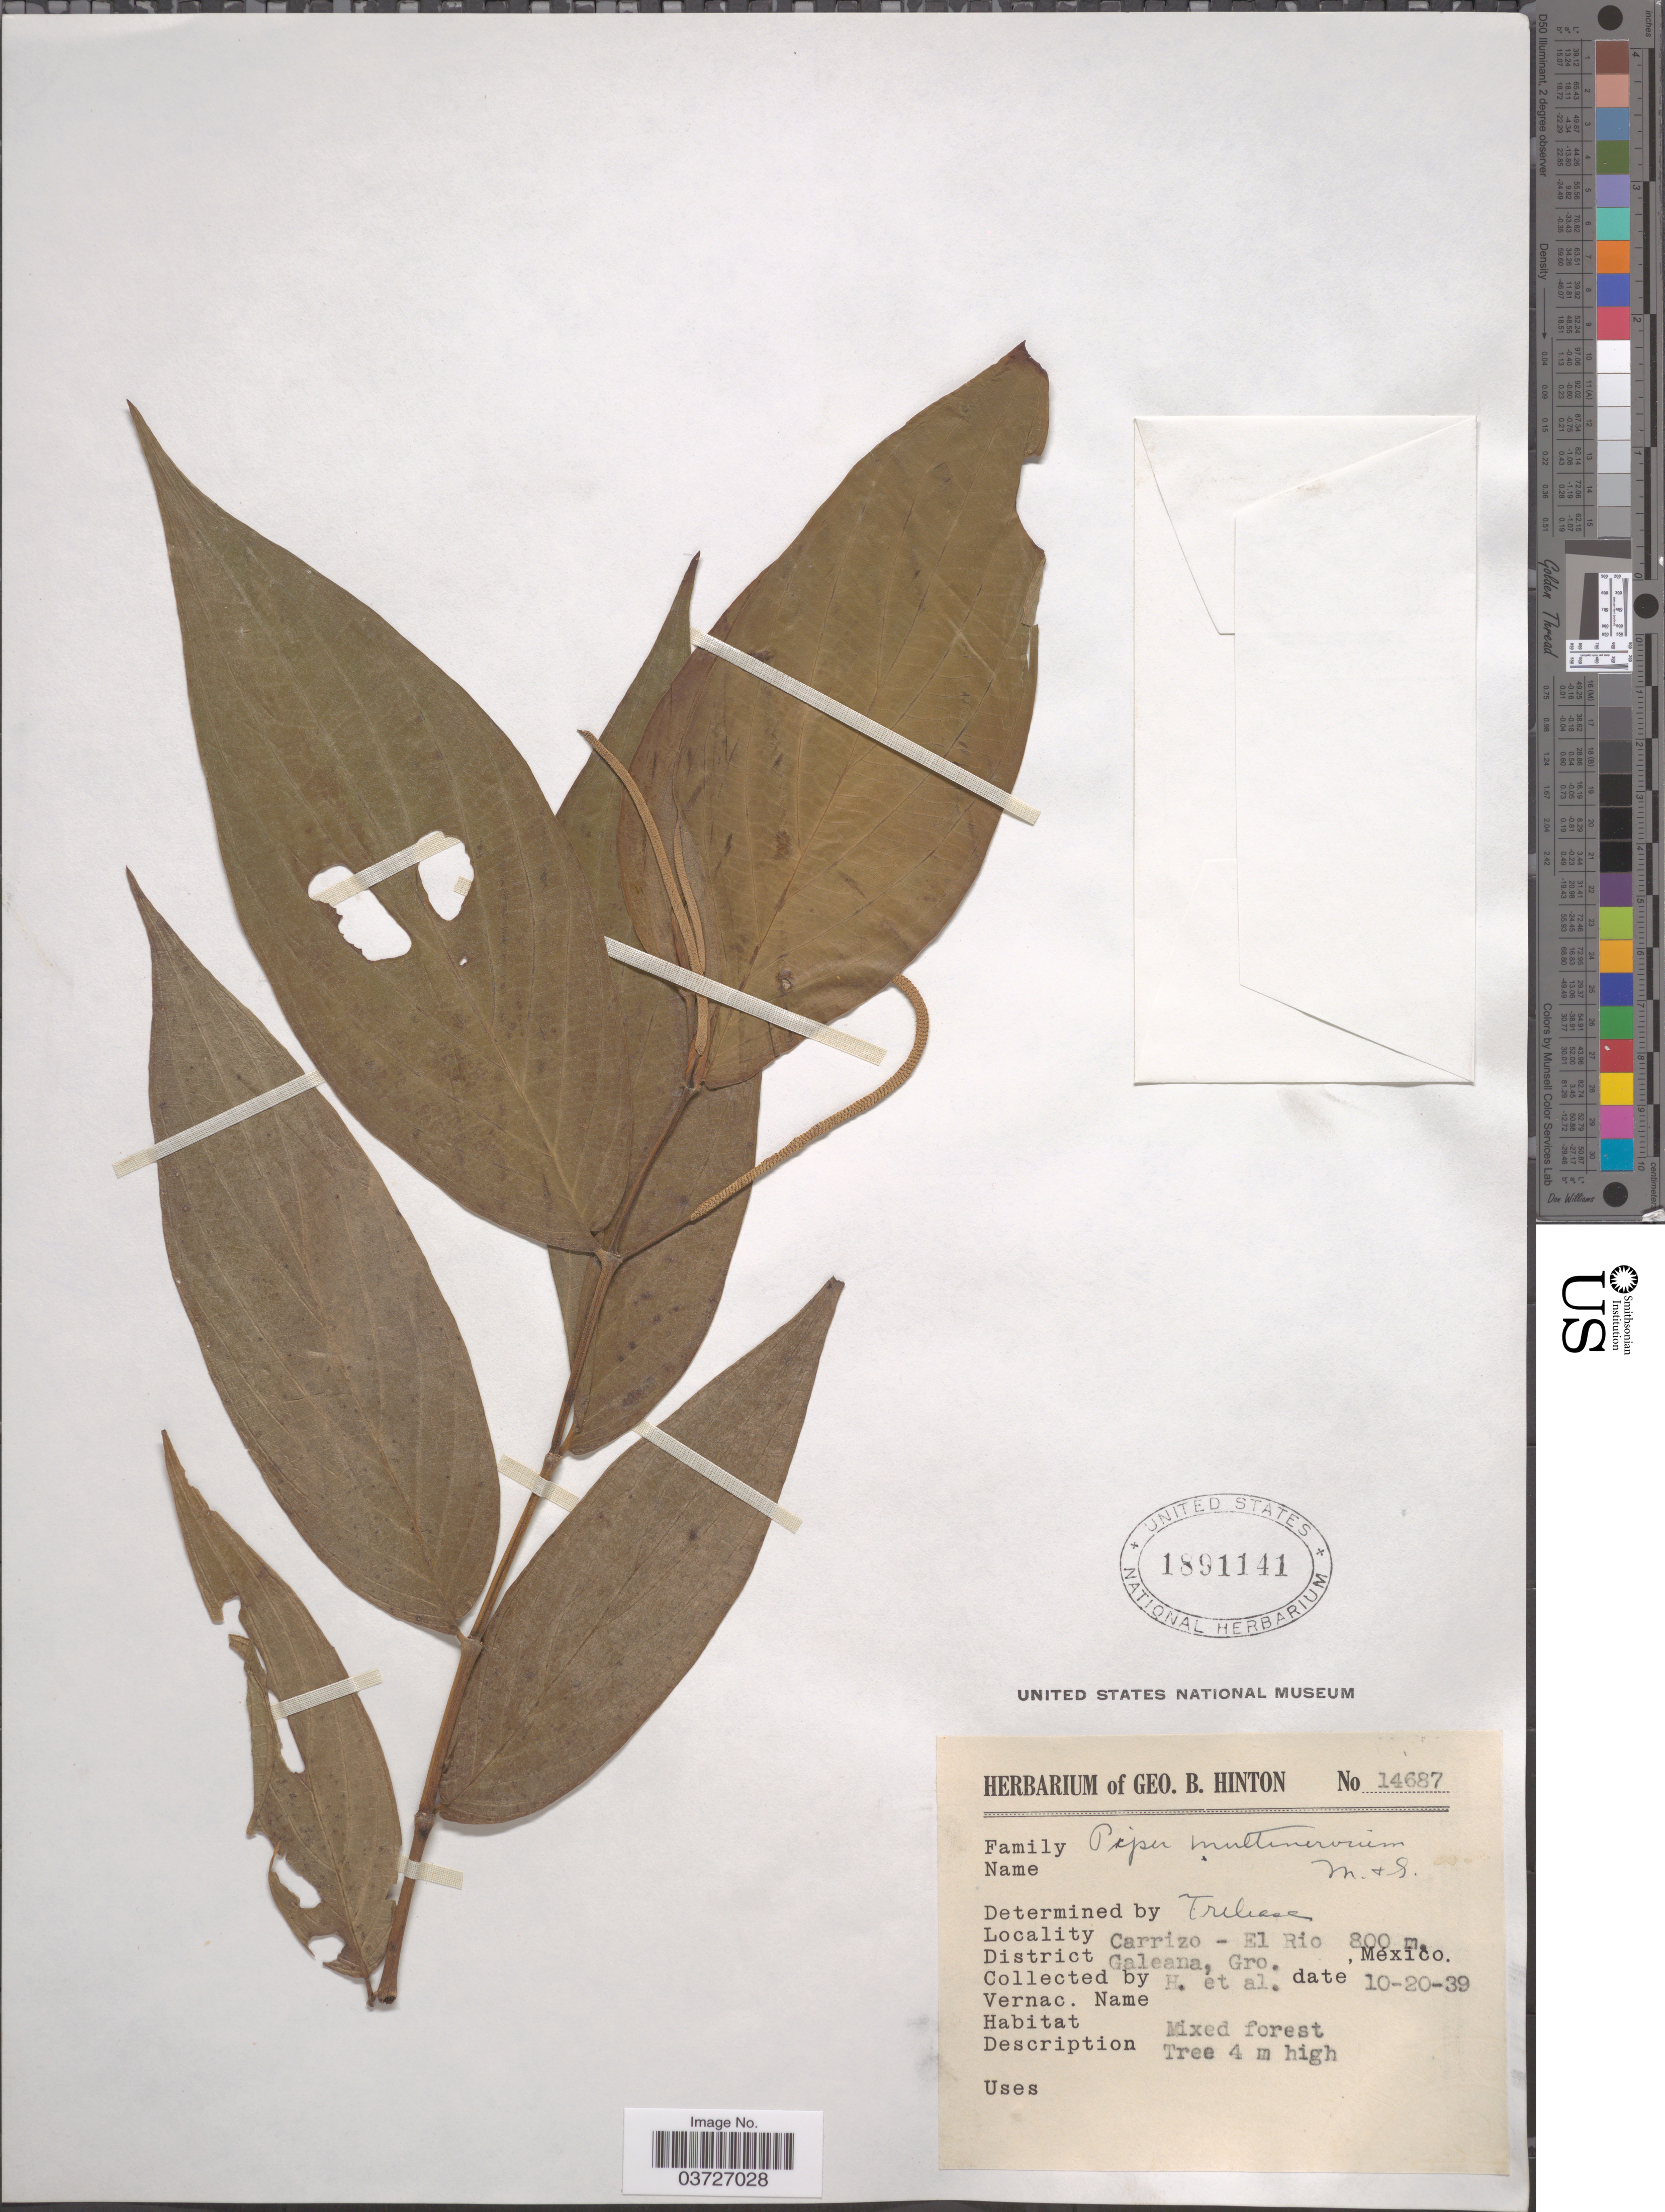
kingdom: Plantae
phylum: Tracheophyta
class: Magnoliopsida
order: Piperales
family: Piperaceae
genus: Piper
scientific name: Piper multinervium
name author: M. Martens & Galeotti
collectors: G. B. Hinton & et al.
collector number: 14687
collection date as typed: Transcribed d/m/y: 20/10/39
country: Mexico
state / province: Guerrero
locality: Carrizo-El Rio. District Galeana.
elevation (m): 800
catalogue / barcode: US 1891141